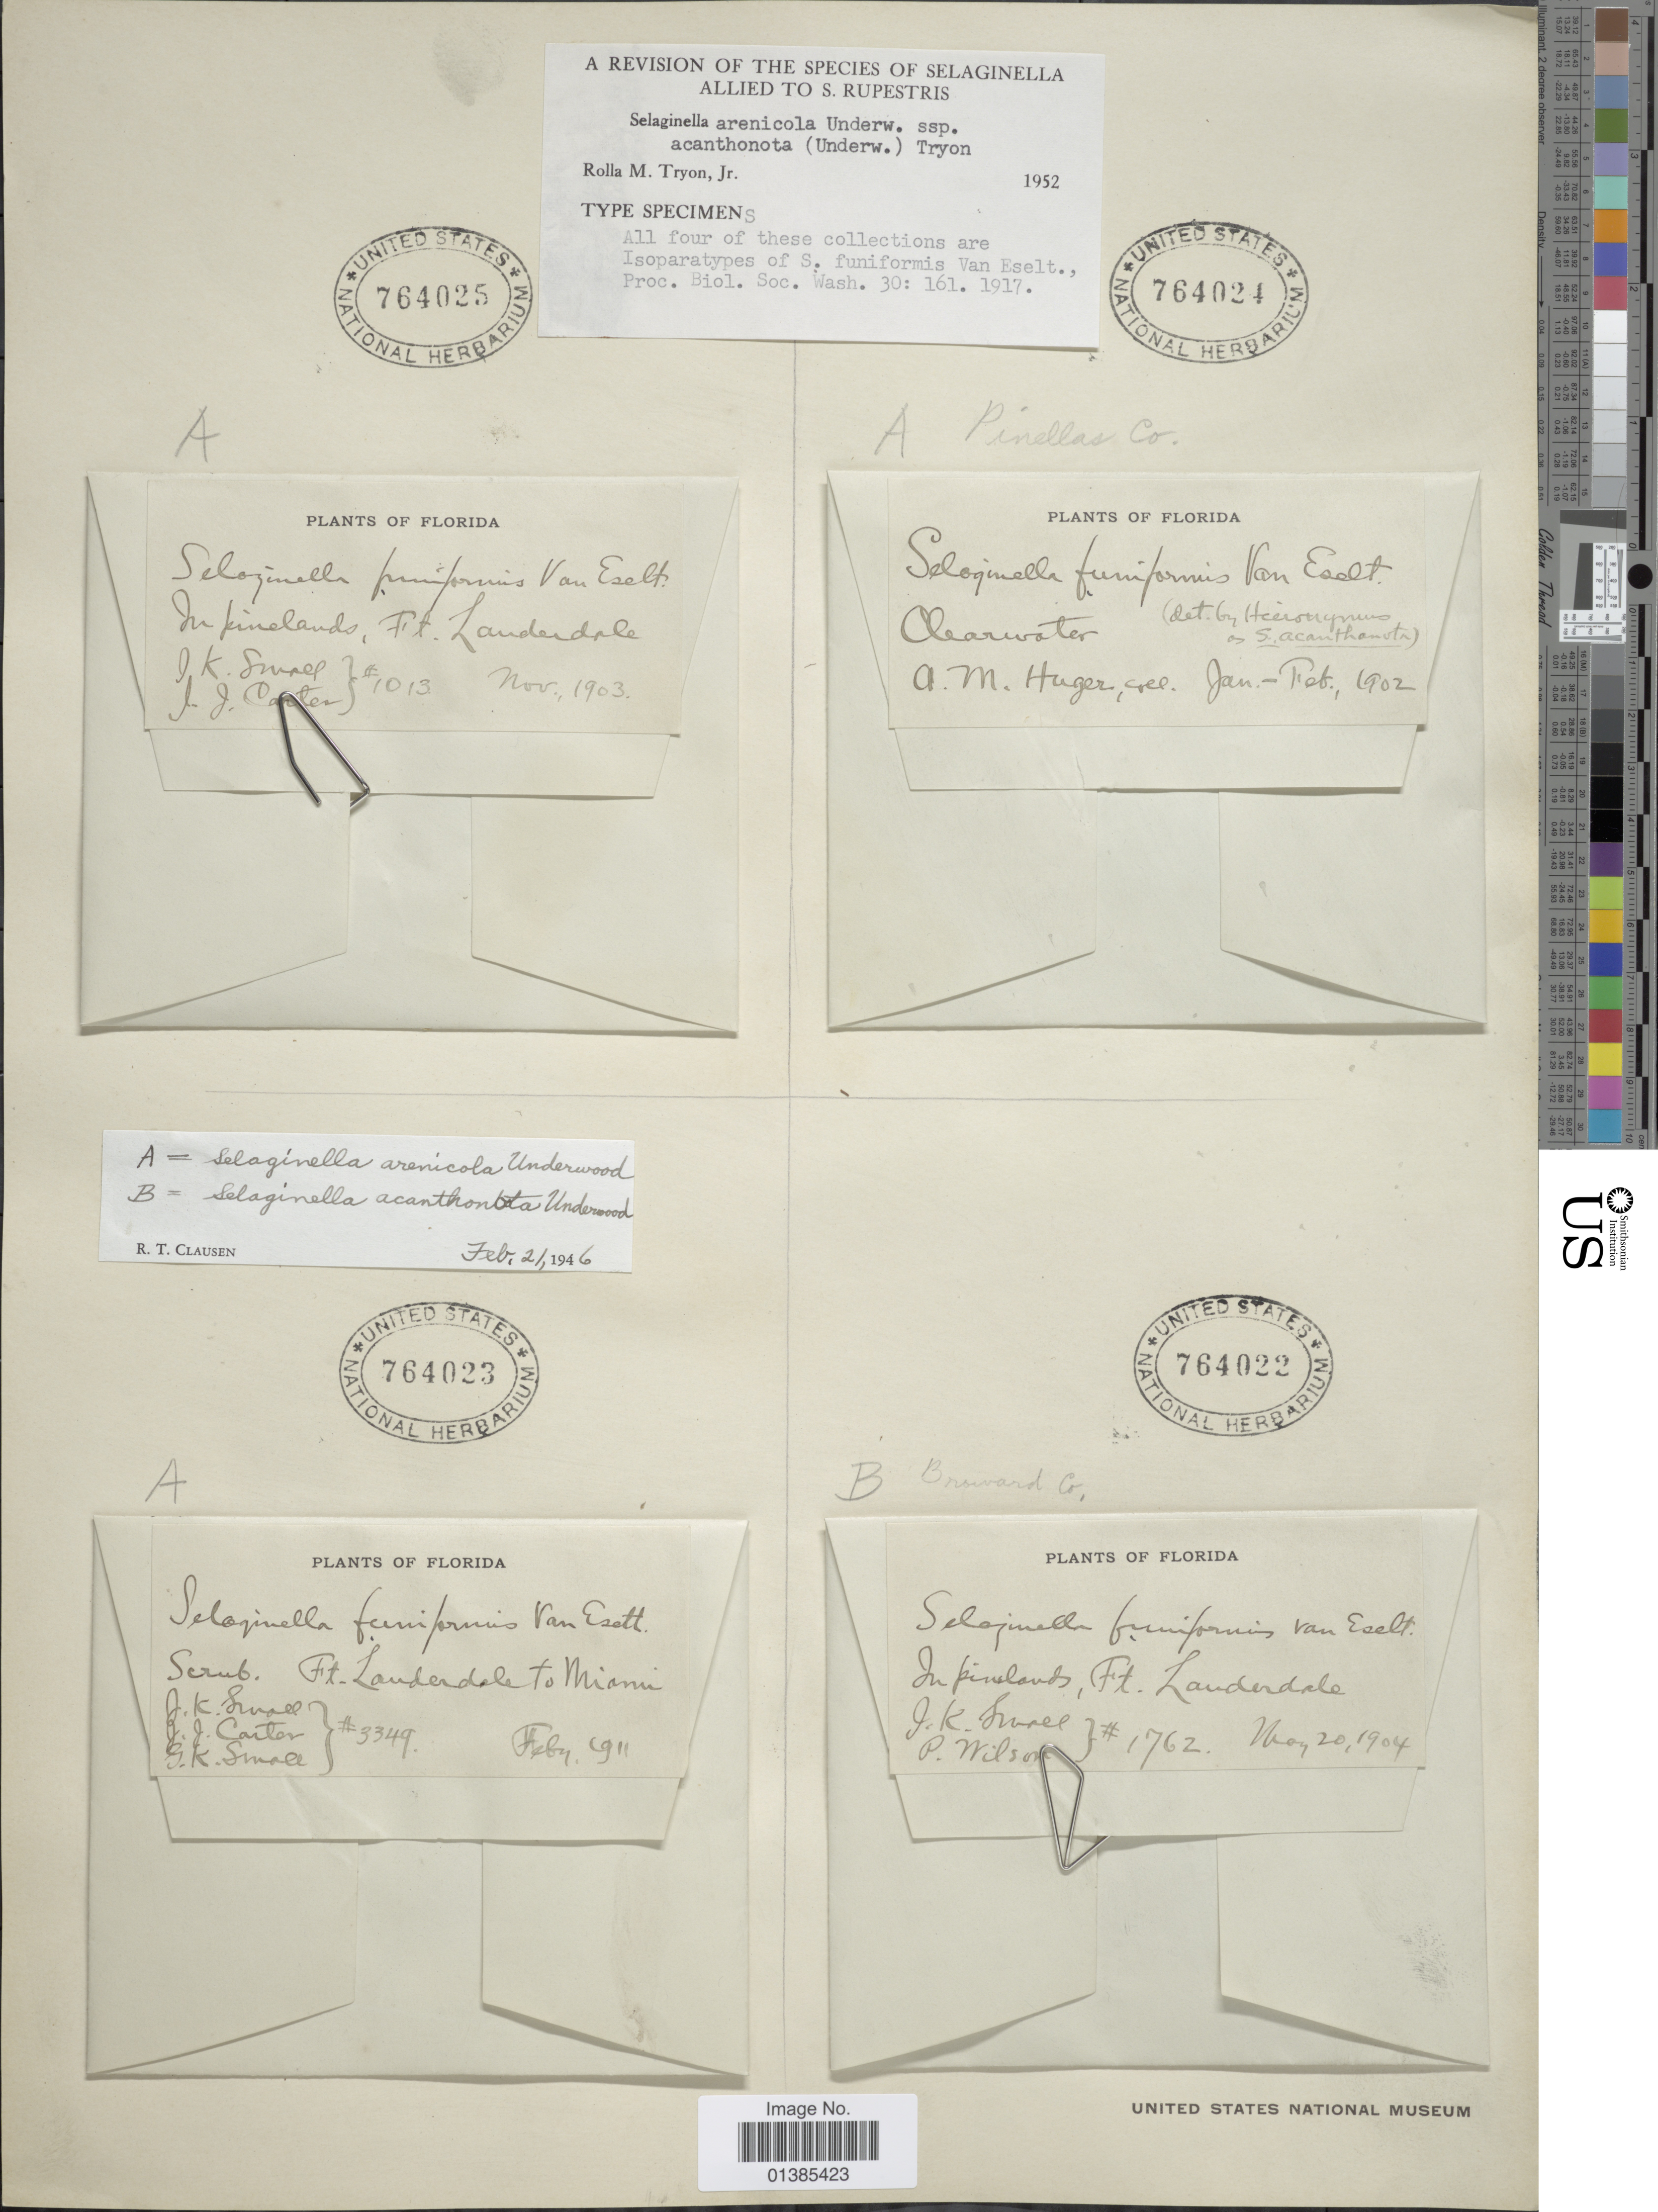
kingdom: Plantae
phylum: Tracheophyta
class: Lycopodiopsida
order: Selaginellales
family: Selaginellaceae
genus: Selaginella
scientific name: Selaginella arenicola subsp. acanthonota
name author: (Underw.) R.M. Tryon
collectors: A. Hager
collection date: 1902-01/1902-02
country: United States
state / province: Florida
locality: Clearwater.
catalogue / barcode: US 764024-3